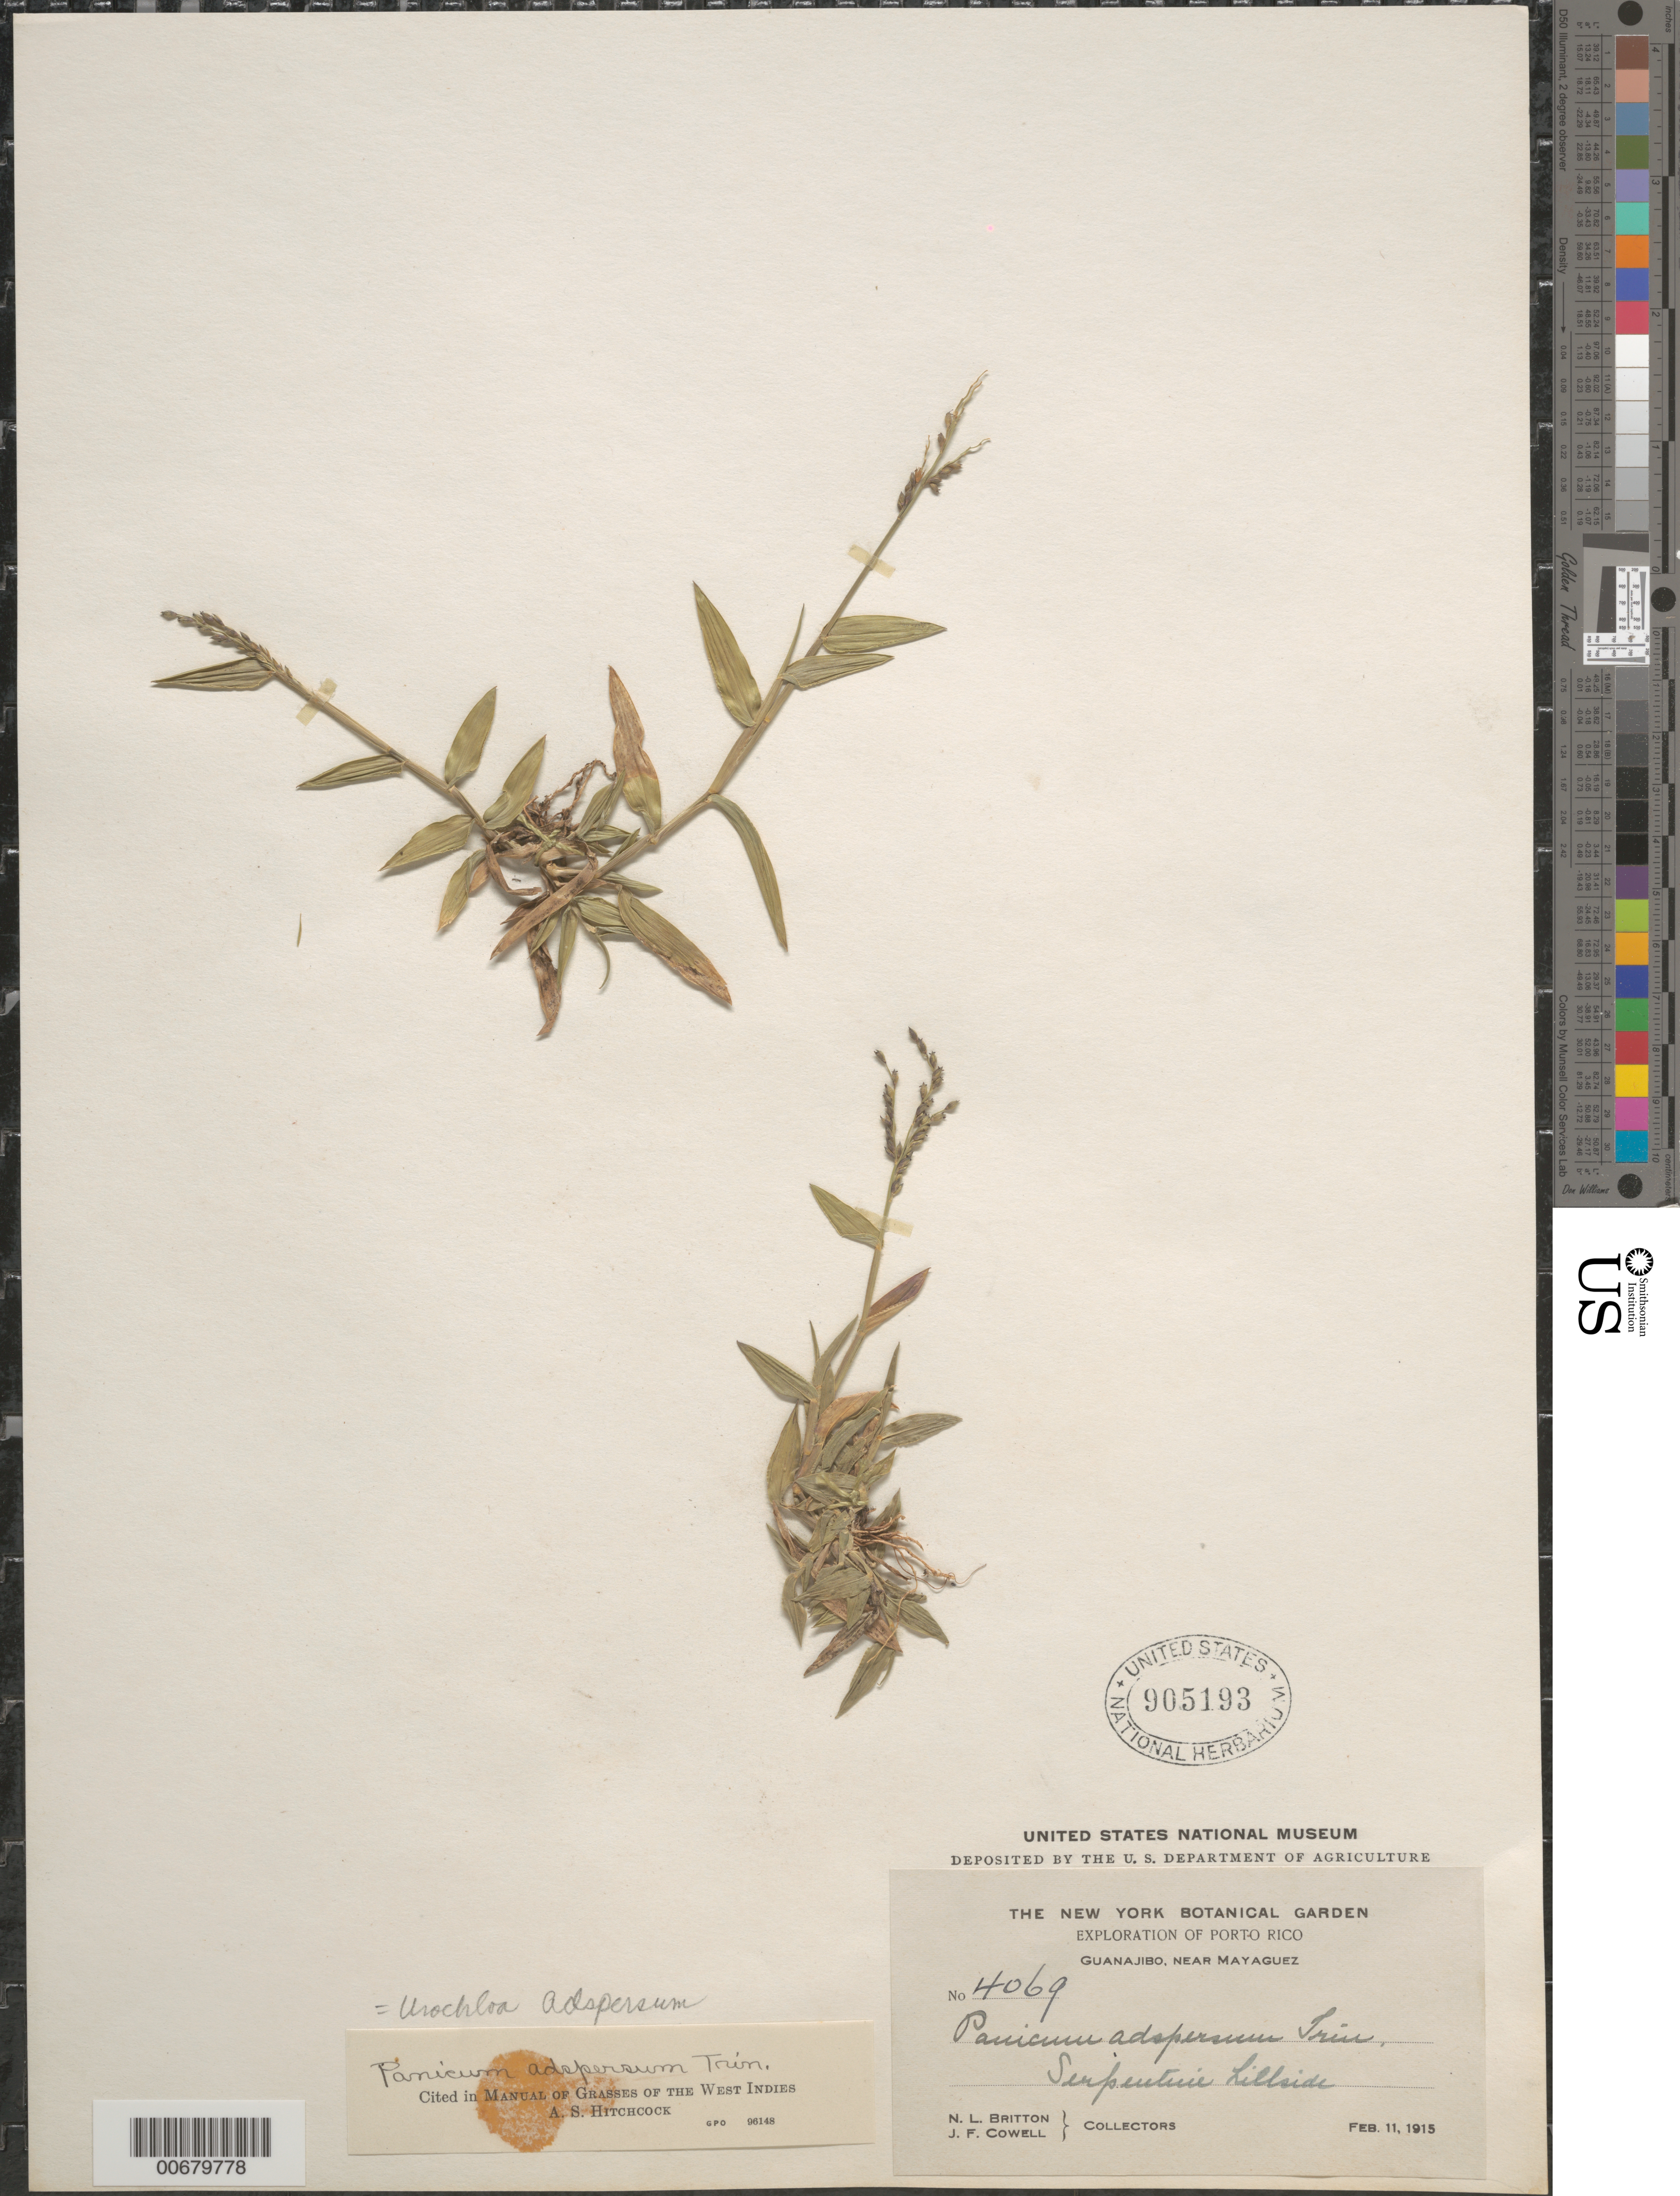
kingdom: Plantae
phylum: Tracheophyta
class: Liliopsida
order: Poales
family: Poaceae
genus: Urochloa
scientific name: Urochloa adspersa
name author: (Trin.) R.D. Webster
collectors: N. Britton & J. F. Cowell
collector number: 4069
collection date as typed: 11 Feb 1915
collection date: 1915-02-11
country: Puerto Rico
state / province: Mayagüez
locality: Guanajibo, near Mayaguez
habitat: Serpentine hillside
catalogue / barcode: US 905193